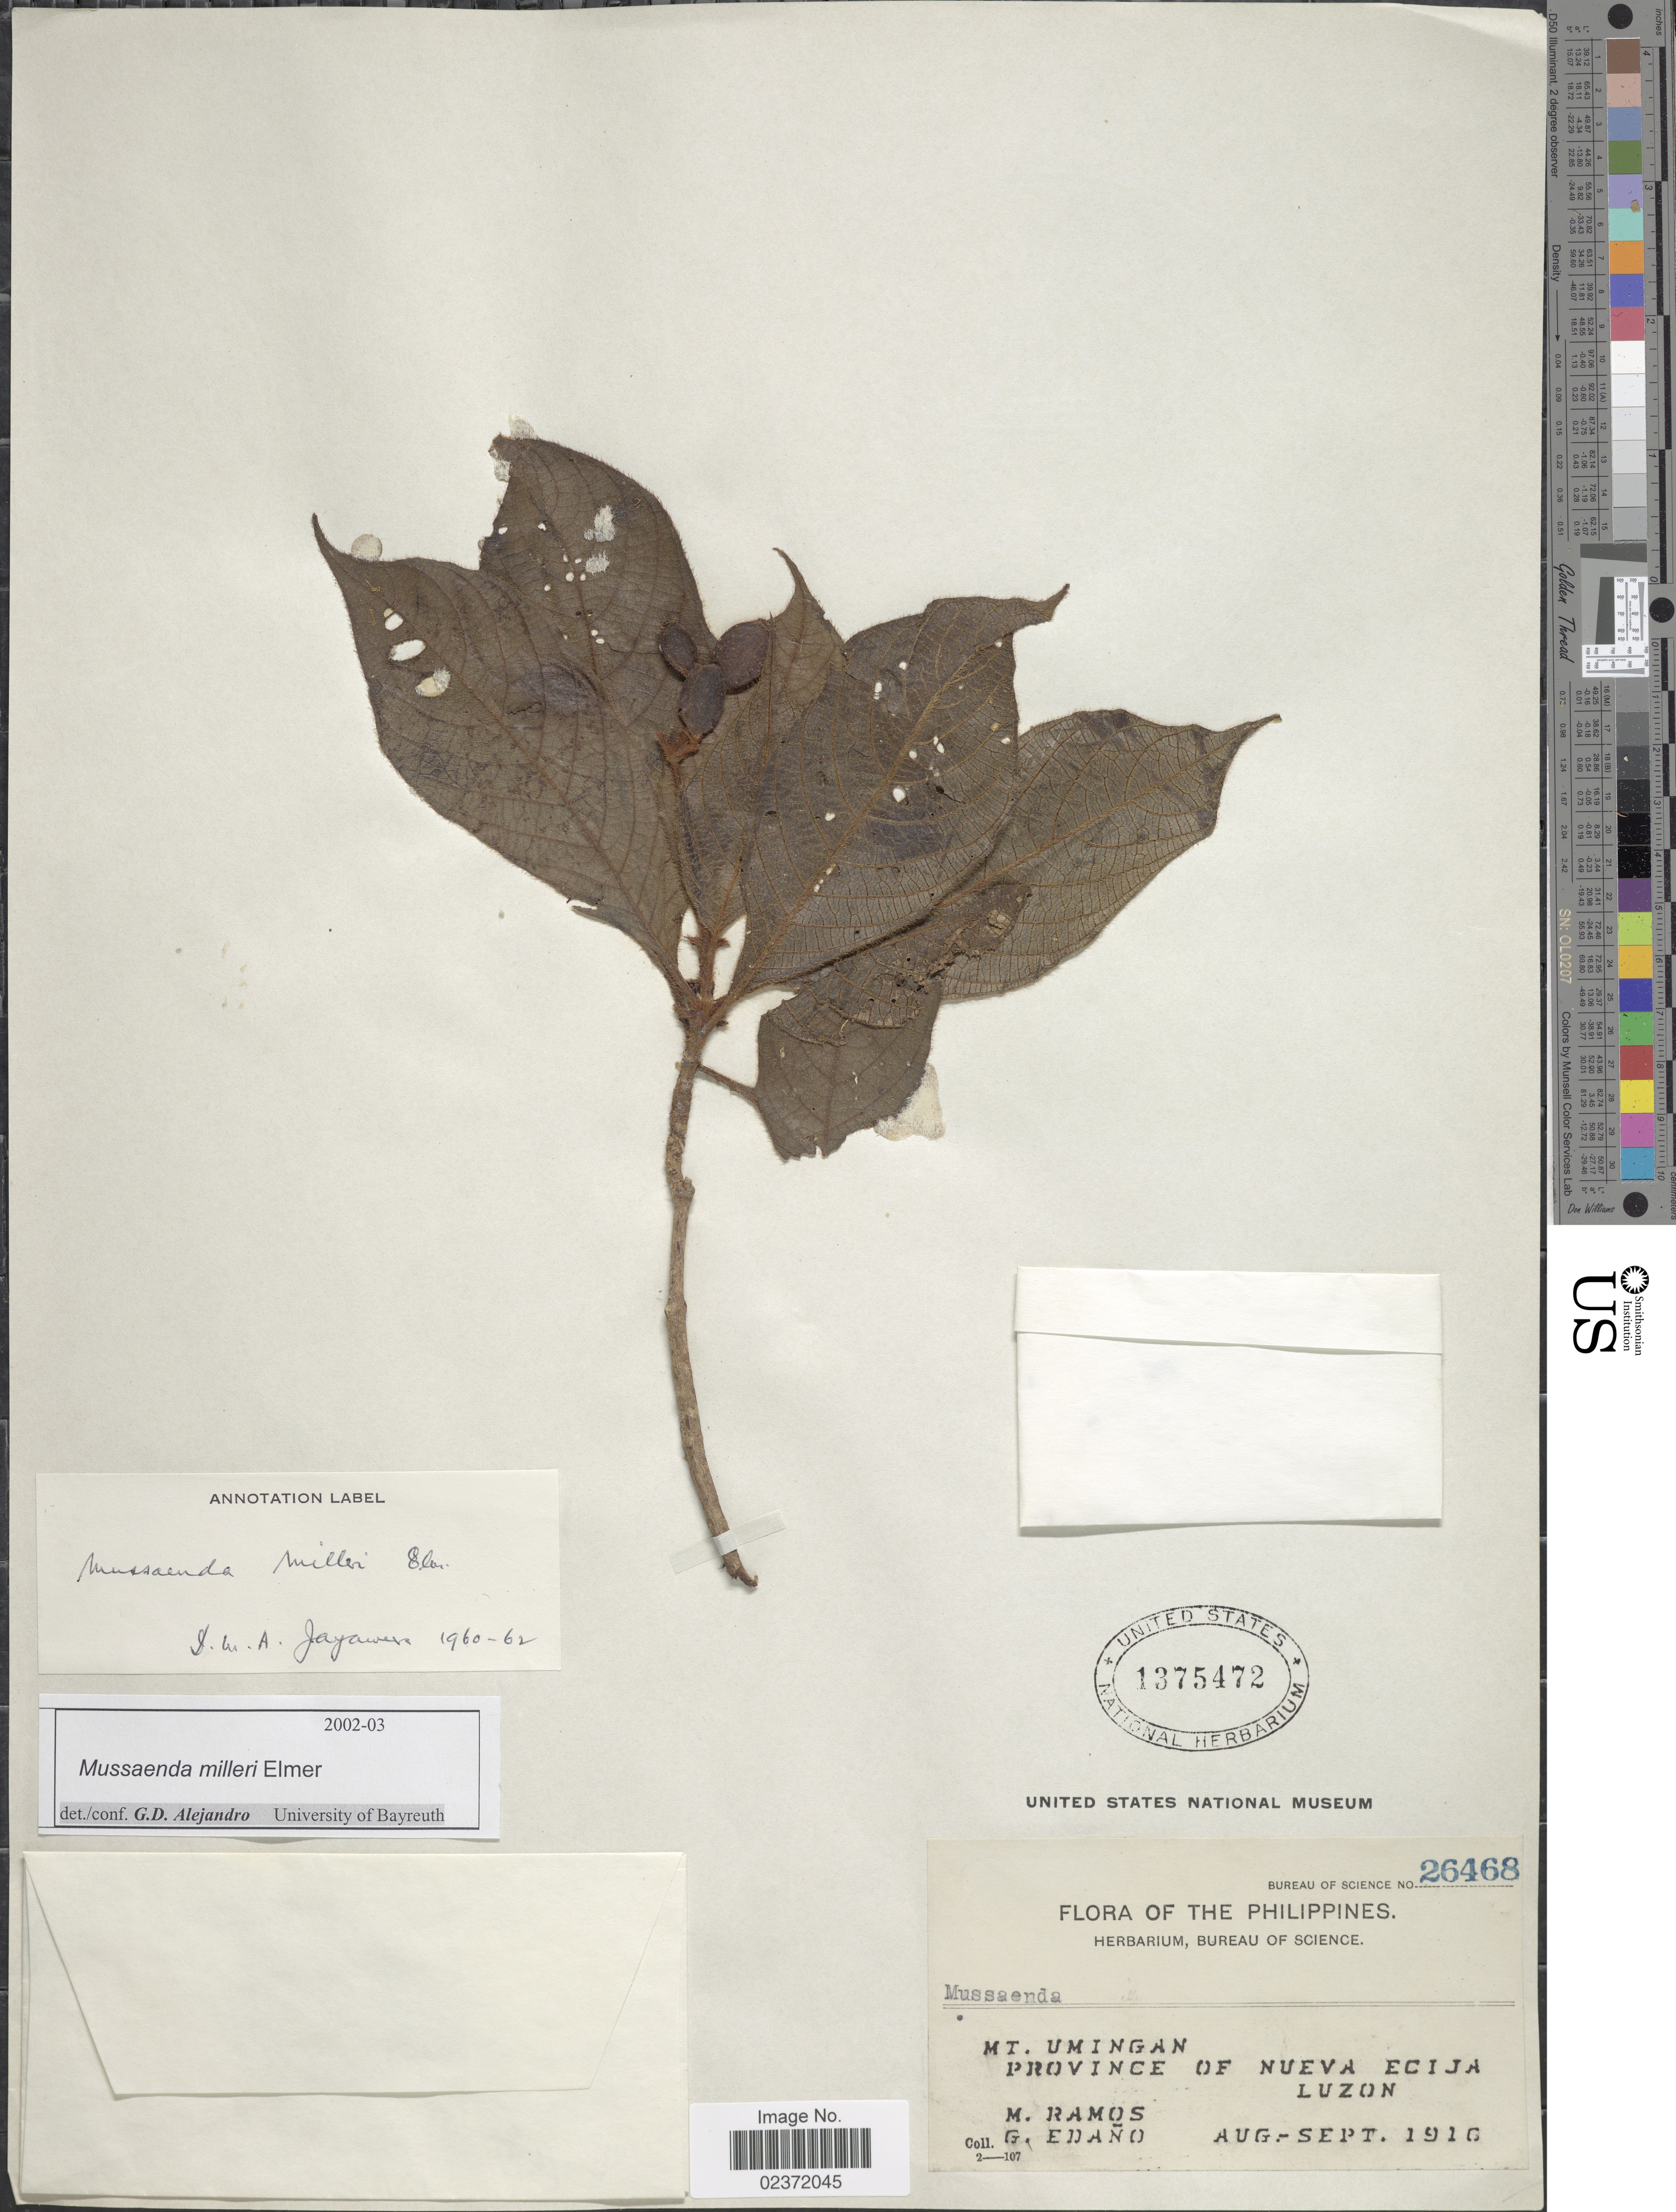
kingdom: Plantae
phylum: Tracheophyta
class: Magnoliopsida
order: Gentianales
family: Rubiaceae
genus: Mussaenda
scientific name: Mussaenda milleri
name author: Elmer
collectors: M. Ramos & G. Edaño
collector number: Bureau of Science 26468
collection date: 1916-08/1916-09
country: Philippines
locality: Mt. Umingan, Province of Nueva Ecija, Luzon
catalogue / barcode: US 1375472